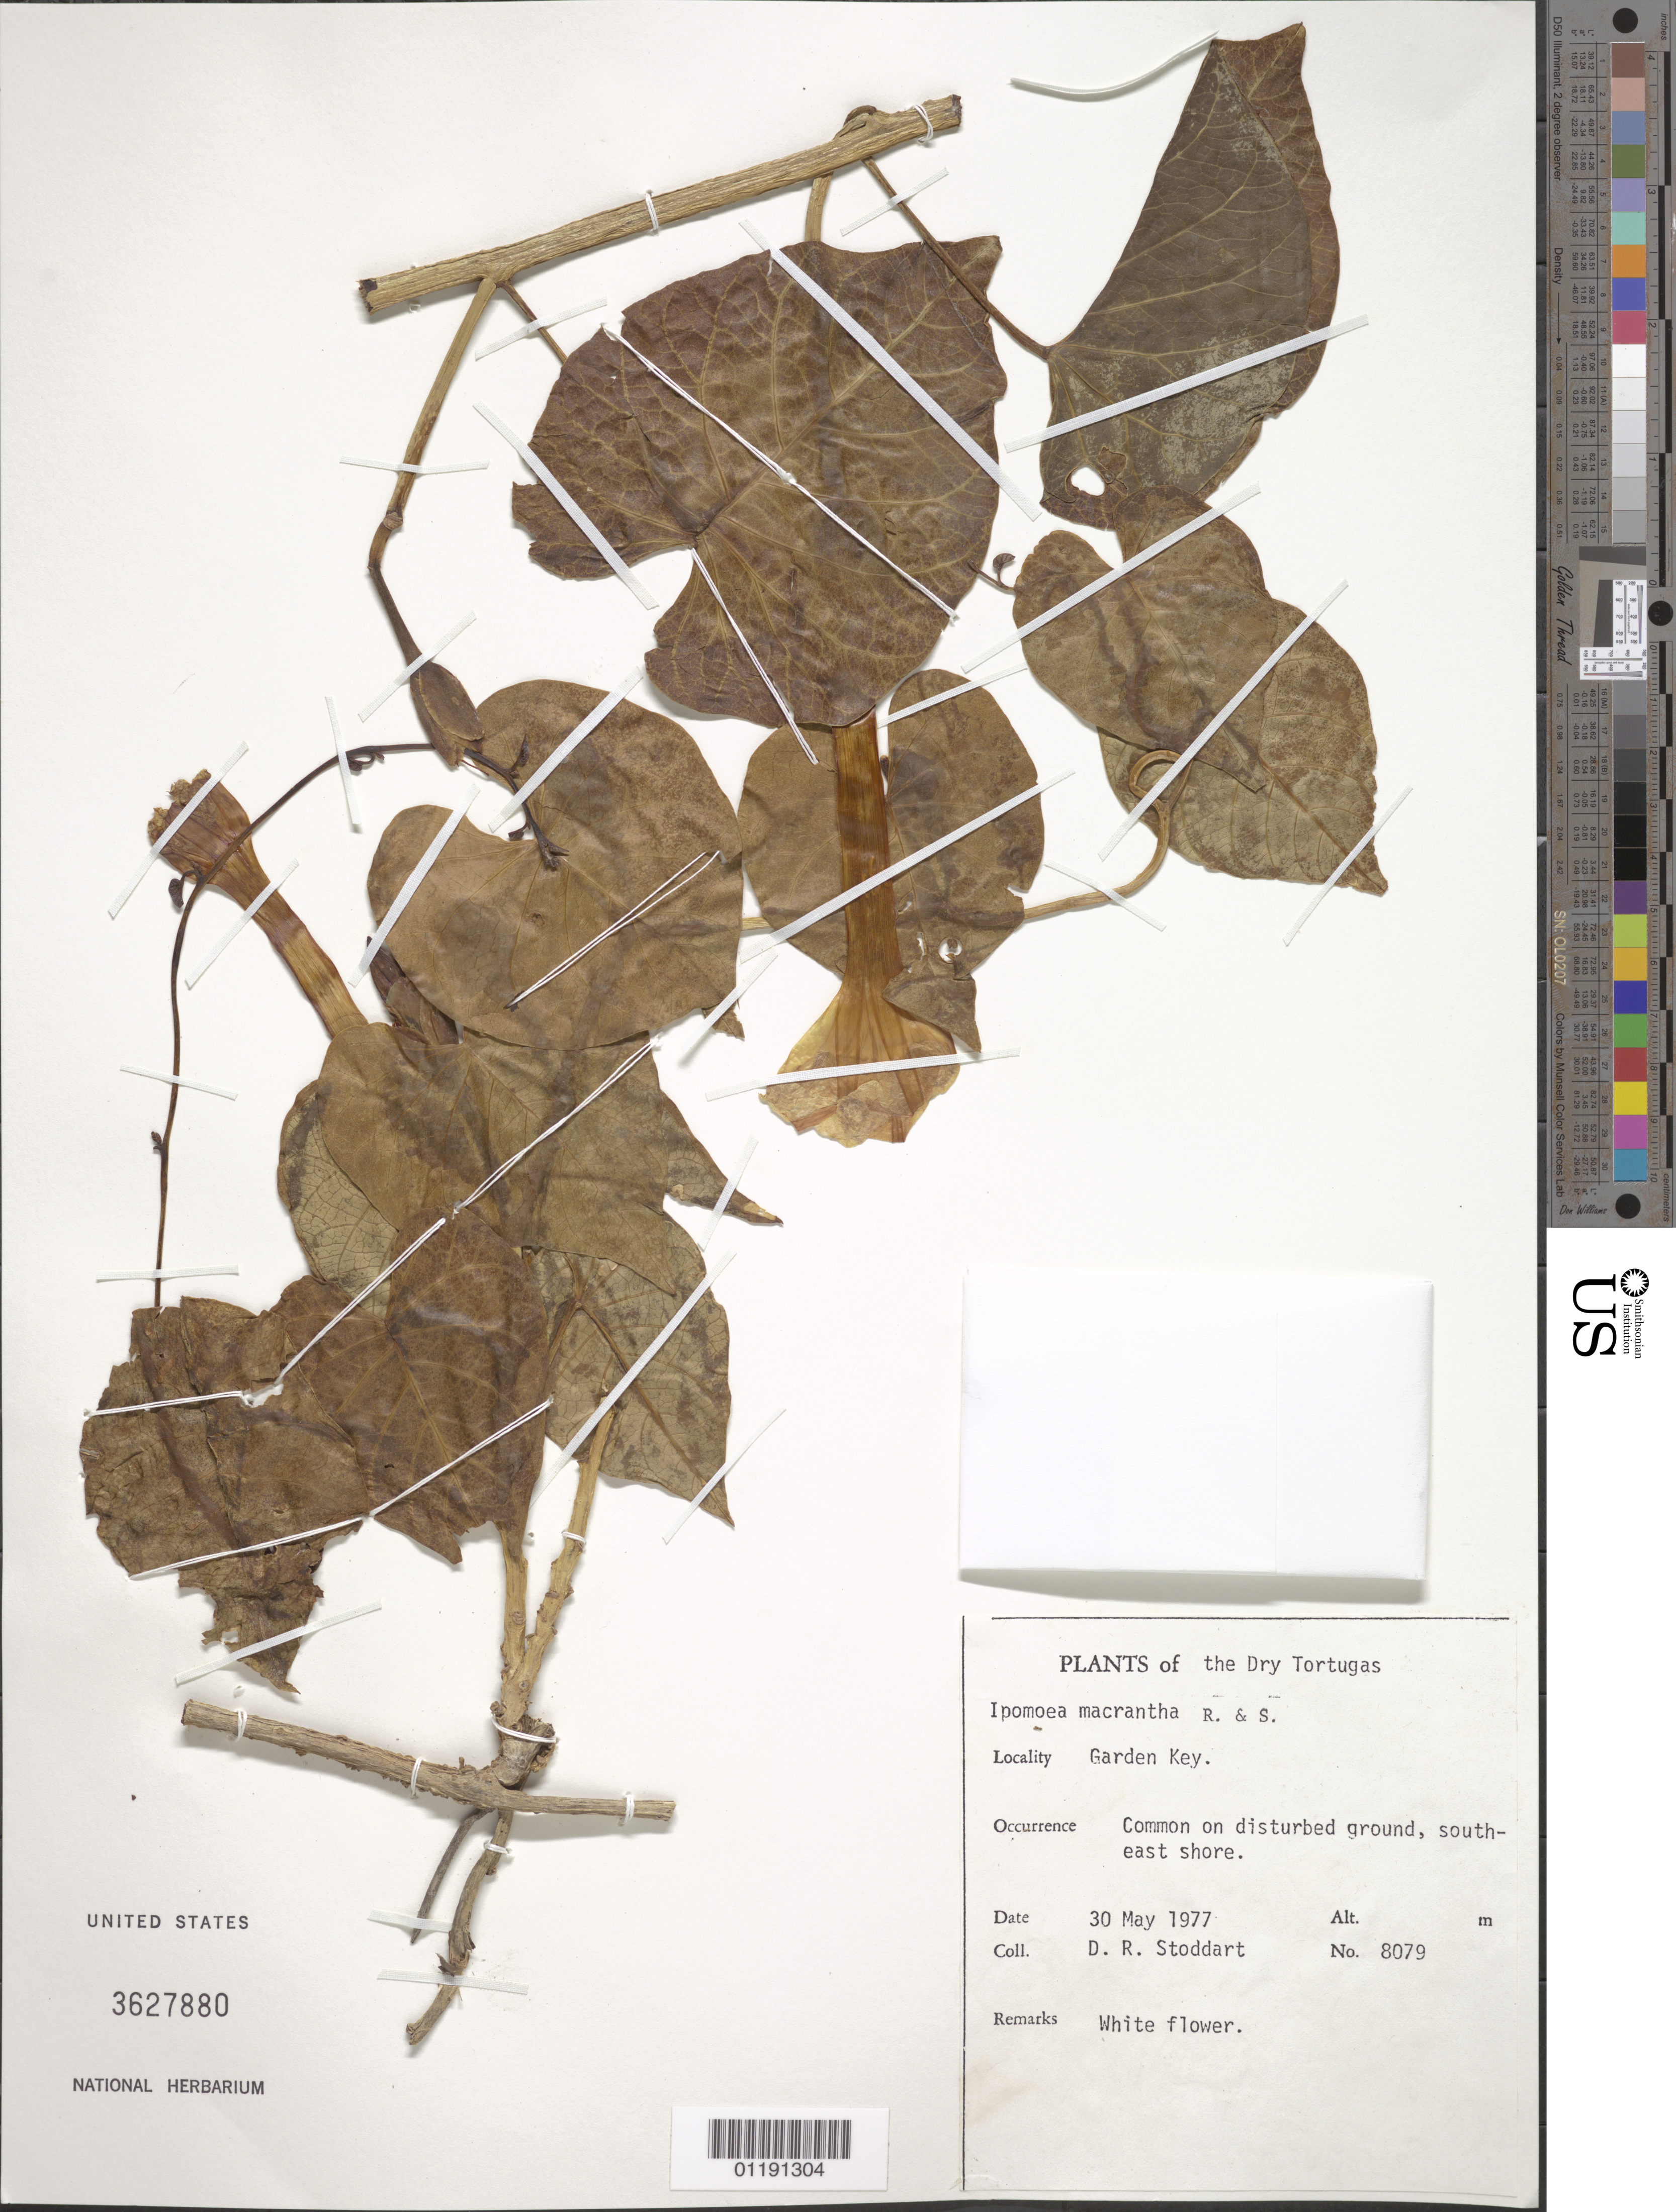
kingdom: Plantae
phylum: Tracheophyta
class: Magnoliopsida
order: Solanales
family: Convolvulaceae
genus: Ipomoea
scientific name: Ipomoea macrantha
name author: Roem. & Schult.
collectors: D. R. Stoddart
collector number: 8079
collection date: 1977-05-30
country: United States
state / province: Florida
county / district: Monroe County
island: Garden Key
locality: Common on disturbed ground, SE shore.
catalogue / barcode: US 3627880